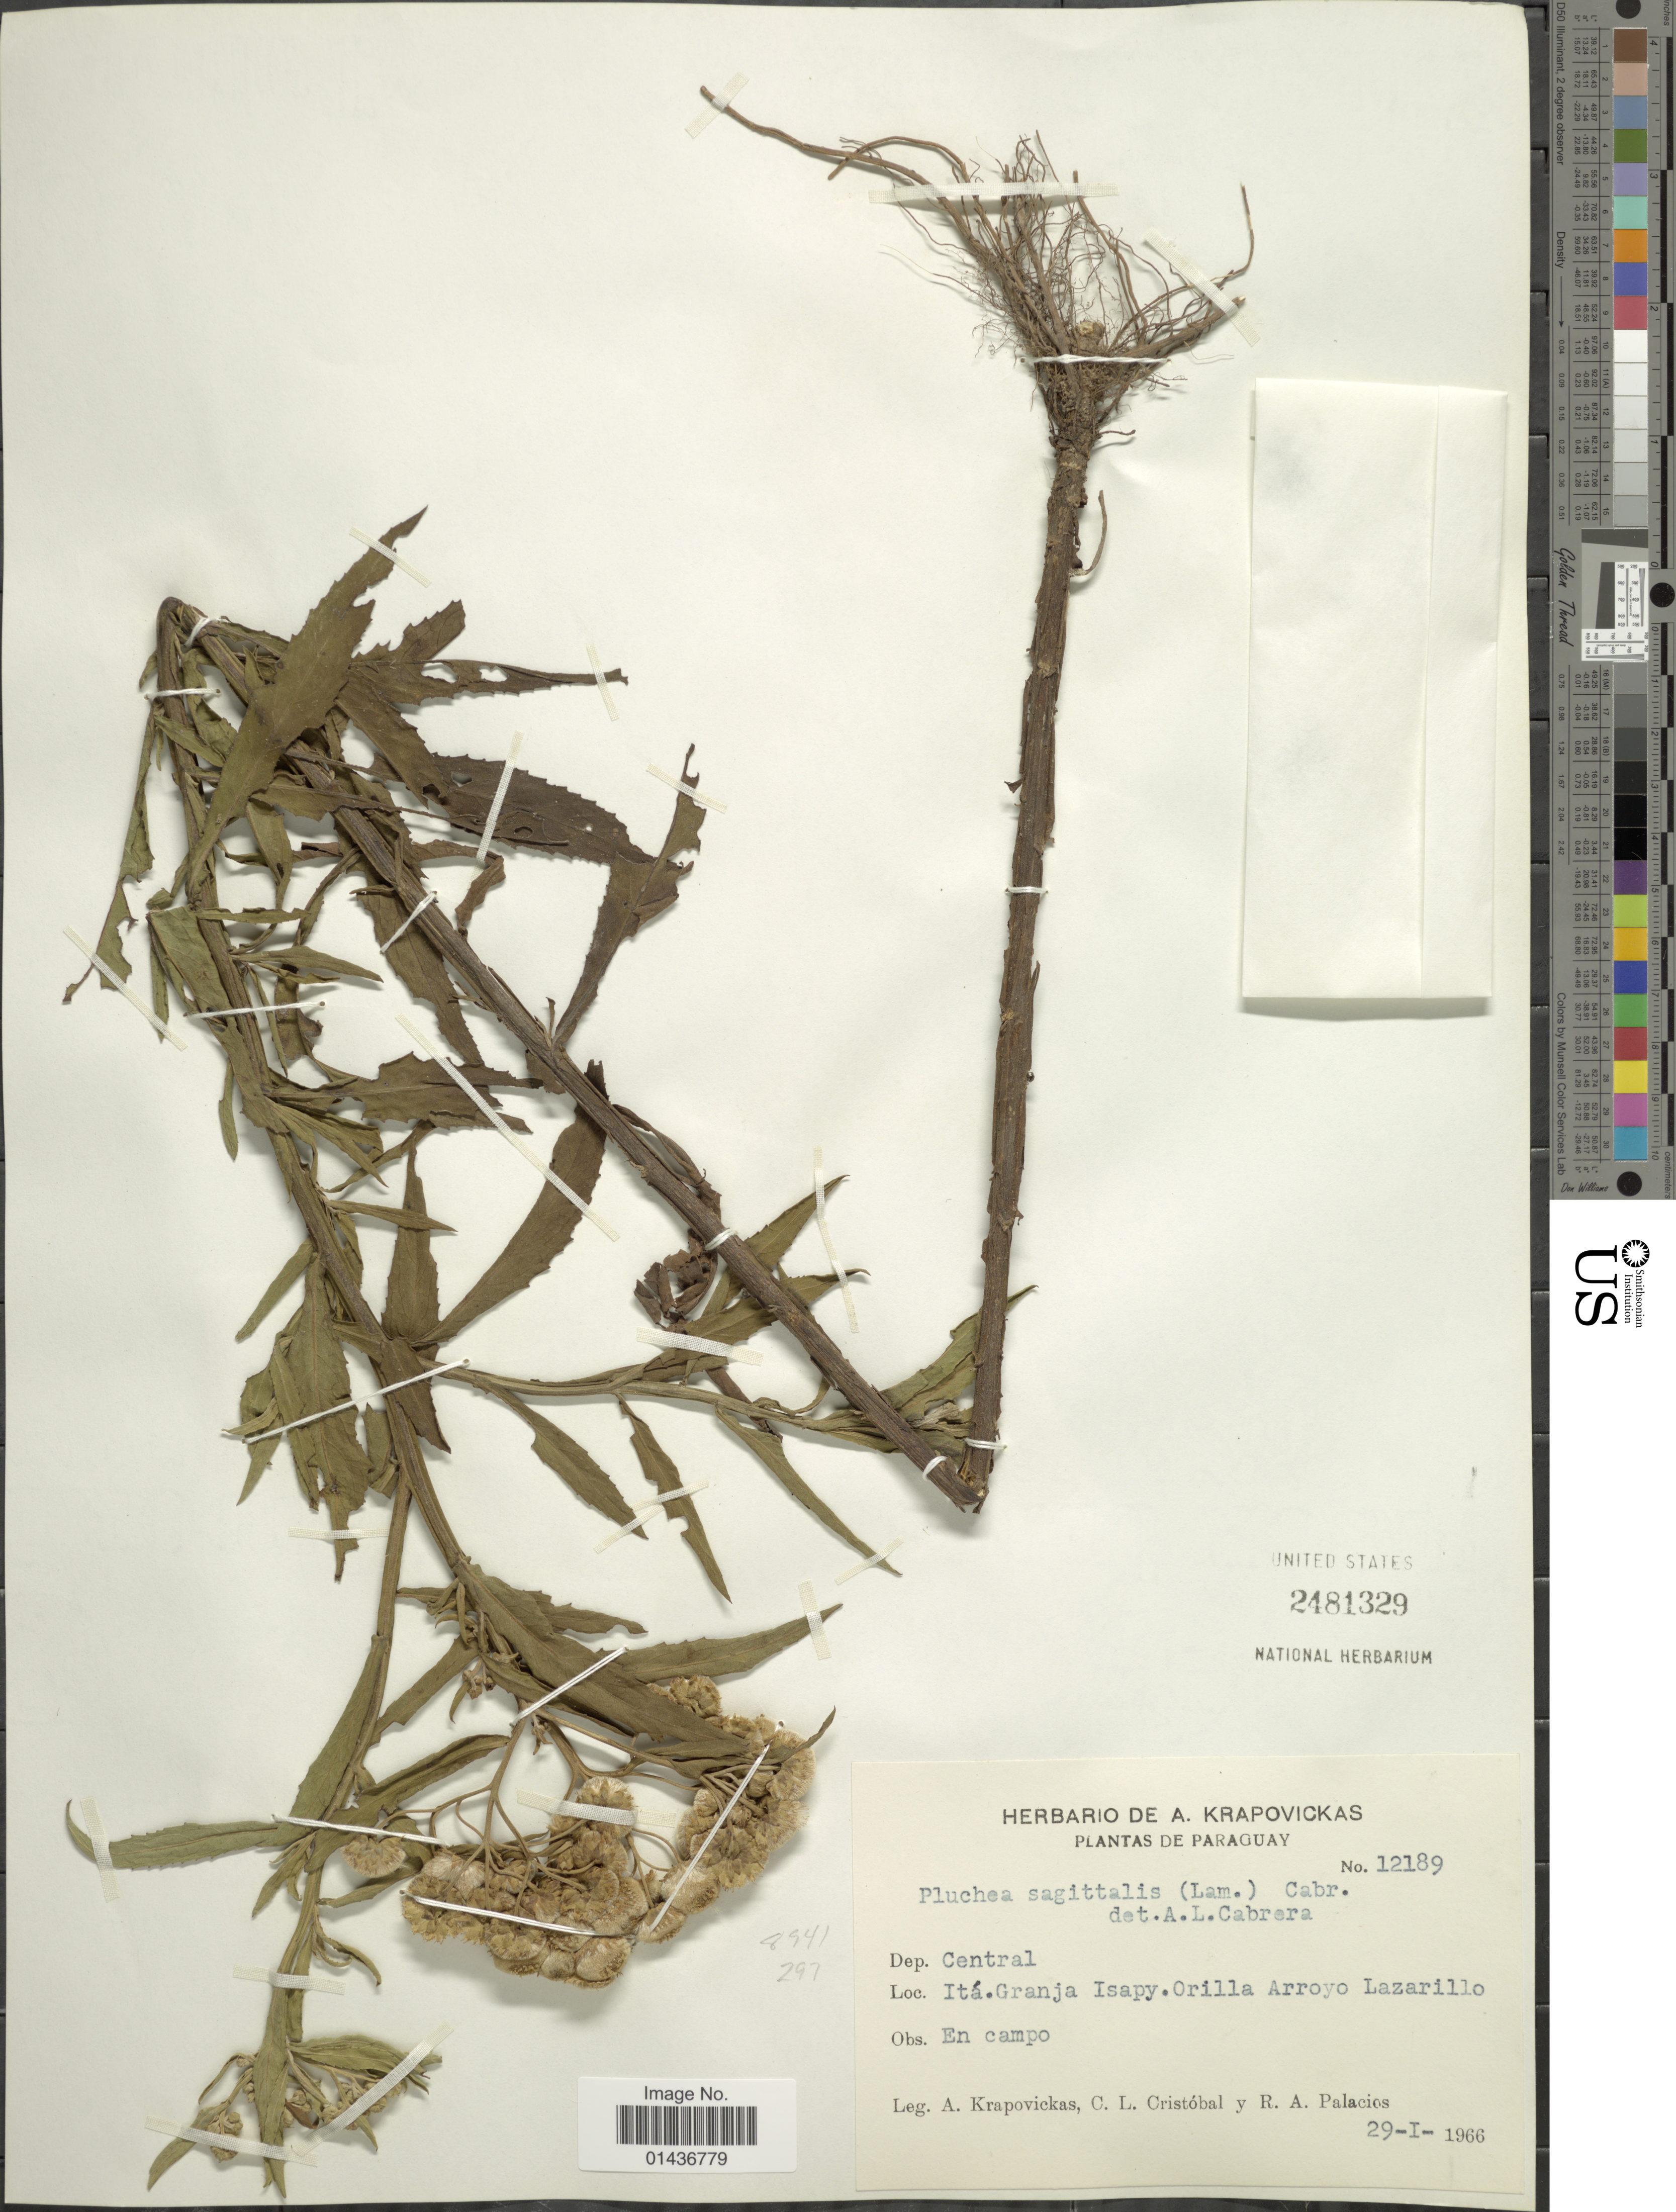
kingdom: Plantae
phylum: Tracheophyta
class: Magnoliopsida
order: Asterales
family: Asteraceae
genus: Pluchea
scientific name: Pluchea sagittalis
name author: (Lam.) Cabrera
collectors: A. Krapovickas, C. L. Cristóbal & R. Palacios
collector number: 12189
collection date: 1966-01-29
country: Paraguay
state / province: Central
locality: Dep. Central, Ita, Granja Isapy, Orilla Arroyo Lazarillo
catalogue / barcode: US 2481329